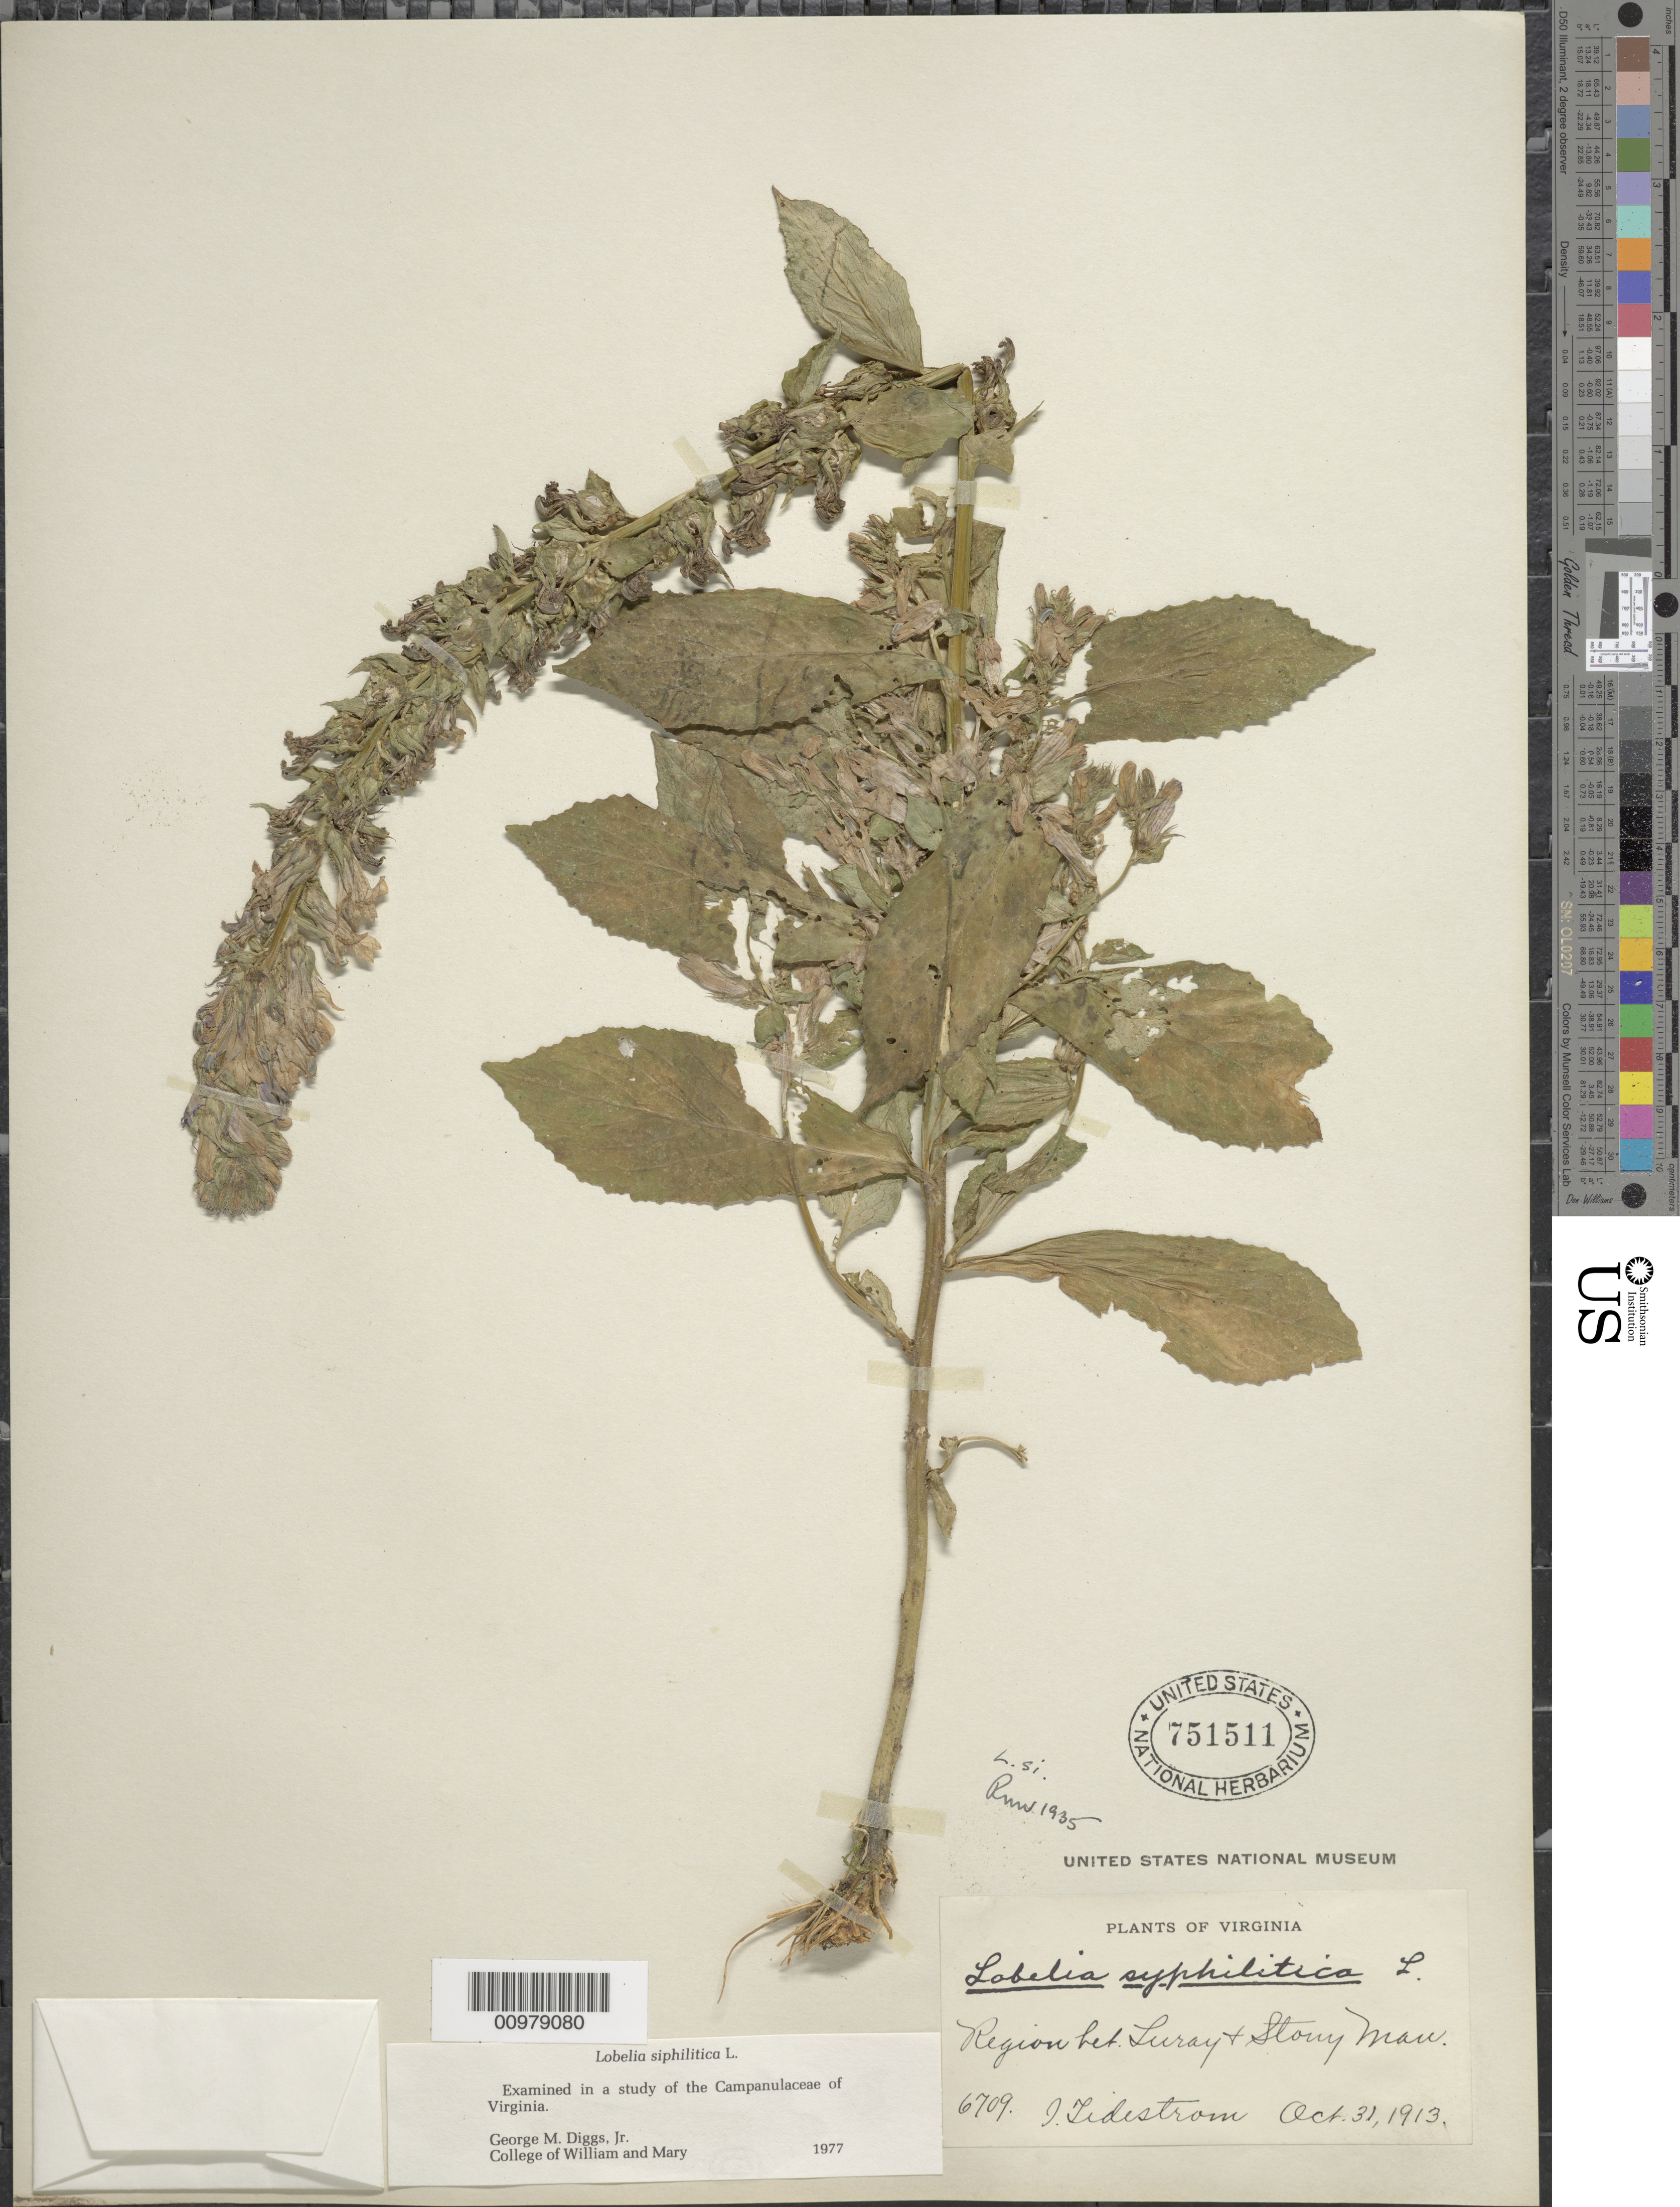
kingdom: Plantae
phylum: Tracheophyta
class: Magnoliopsida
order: Asterales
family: Campanulaceae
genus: Lobelia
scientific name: Lobelia siphilitica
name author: L.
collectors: I. F. Tidestrom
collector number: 6709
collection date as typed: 31 Oct 1913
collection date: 1913-10-31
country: United States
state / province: Virginia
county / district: Page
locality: Region between Luray and Stony Man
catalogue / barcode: US 751511